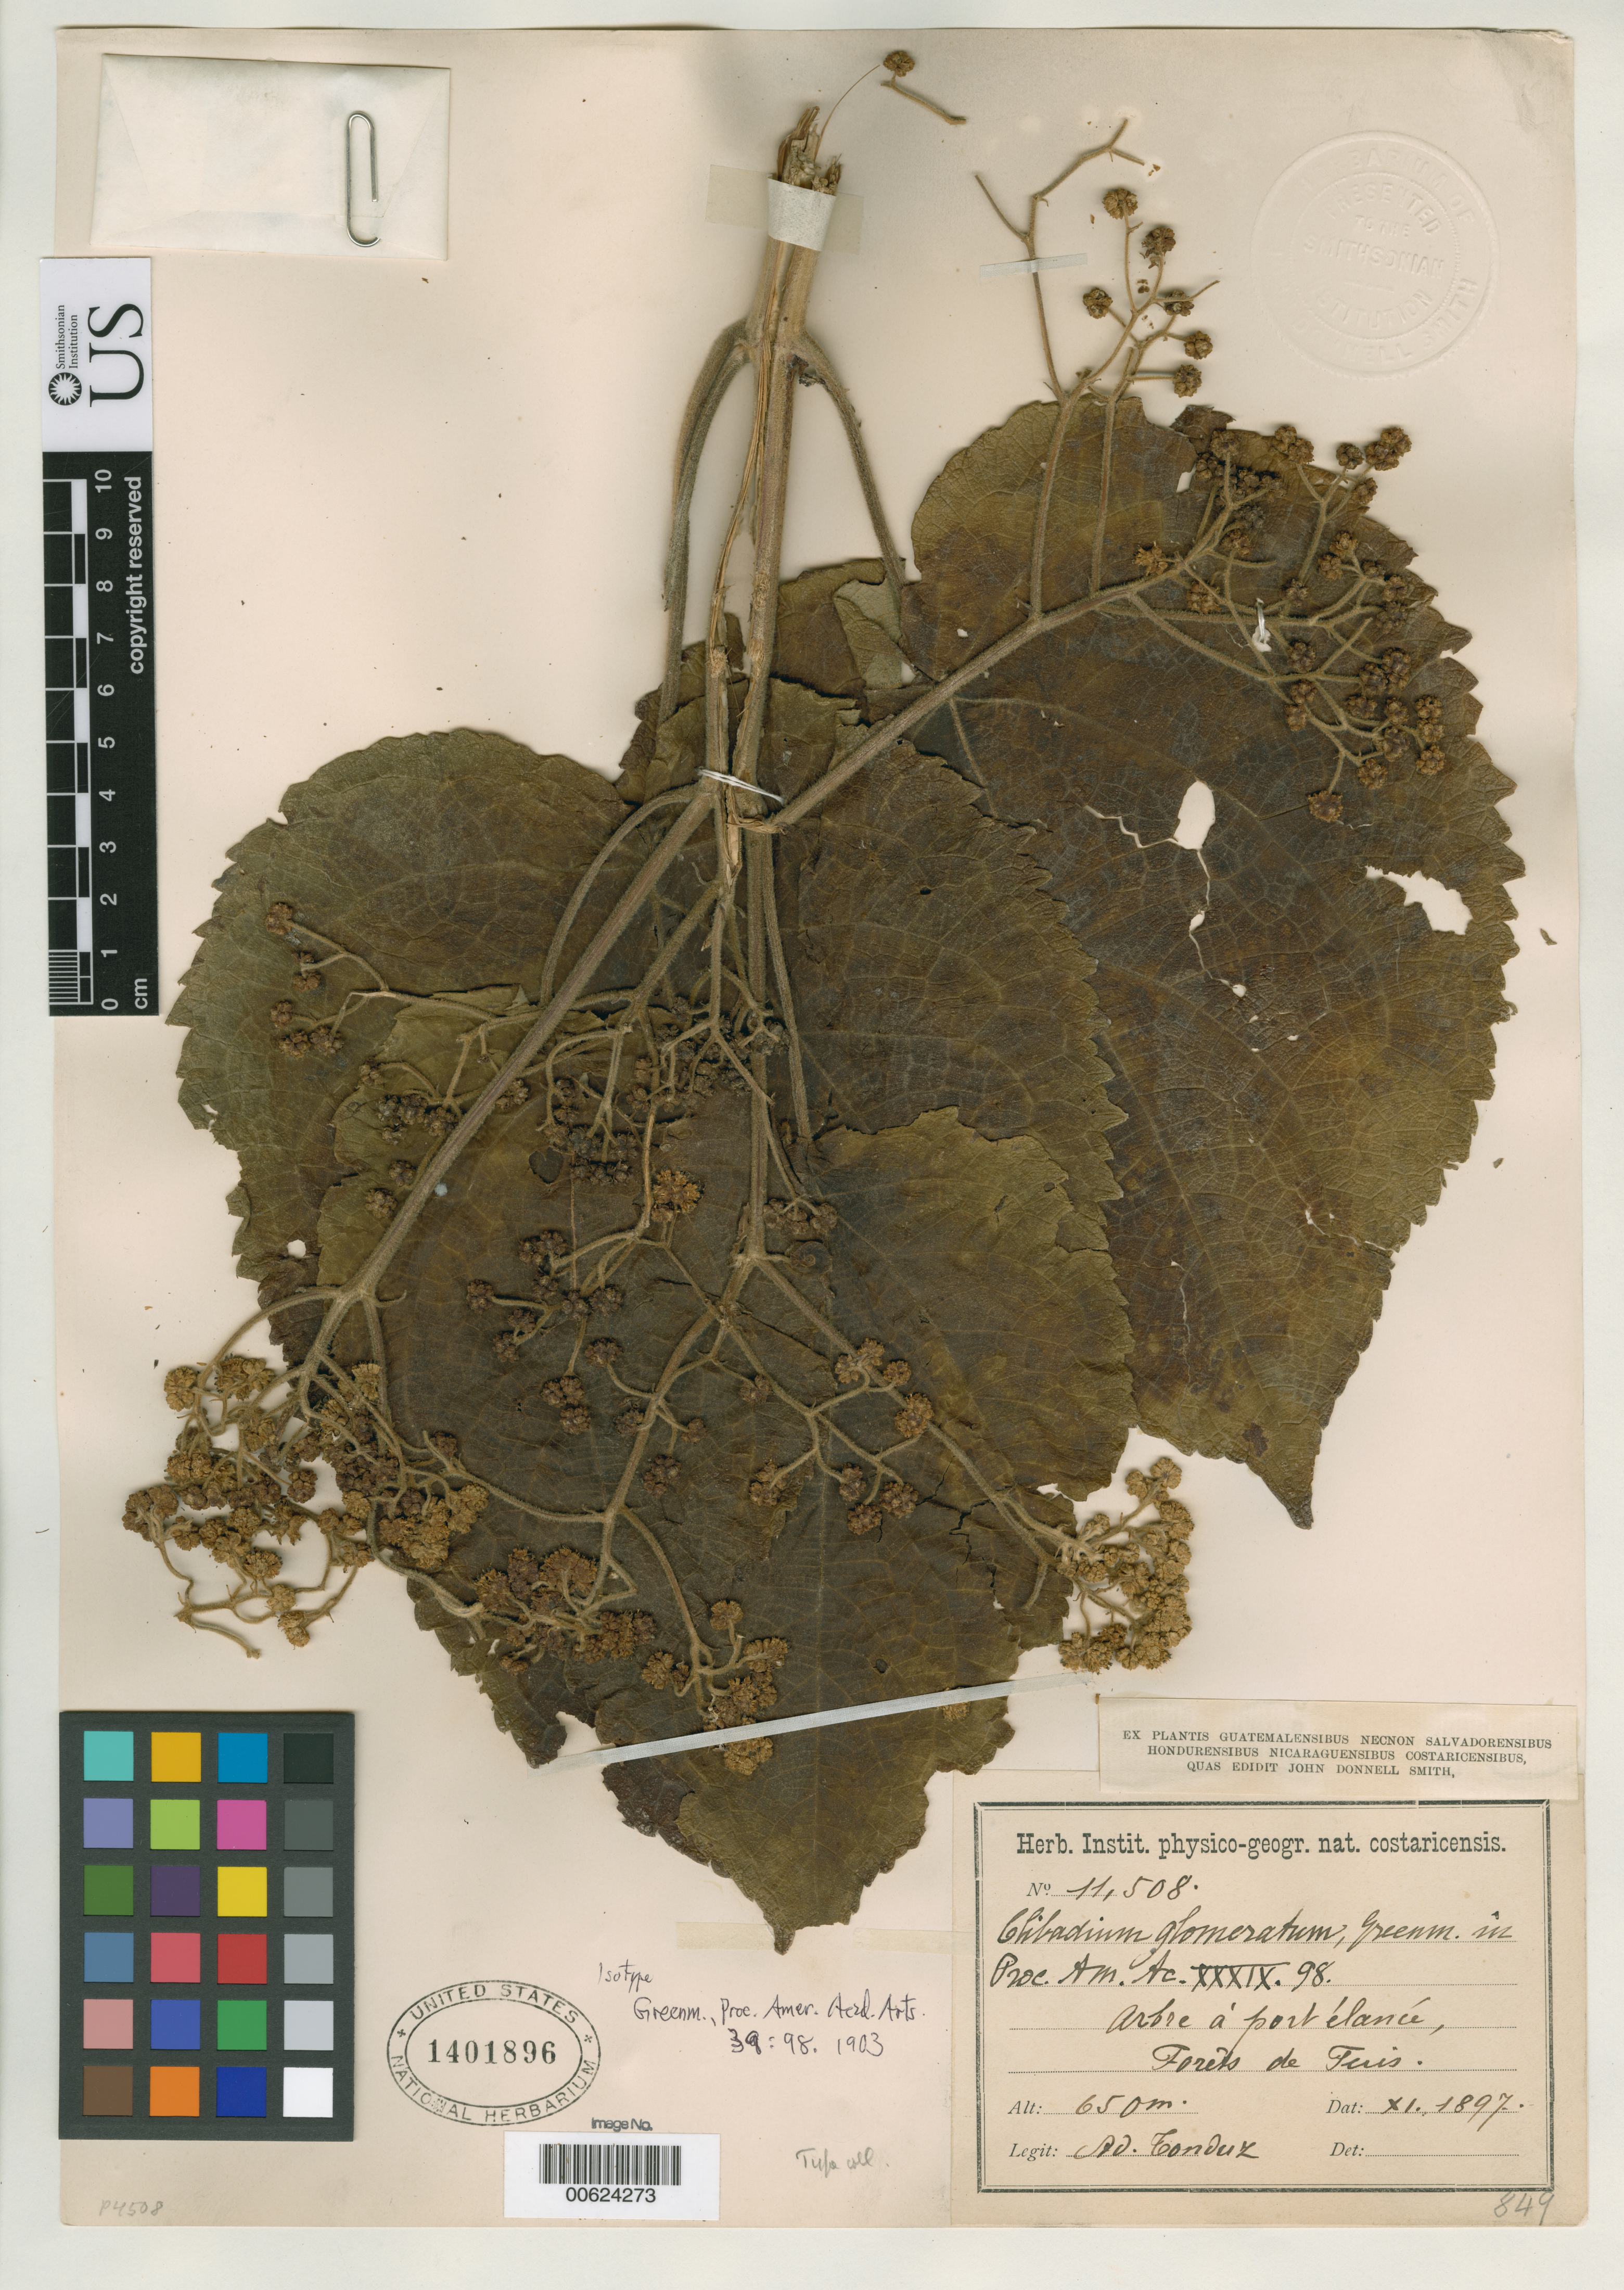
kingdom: Plantae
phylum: Tracheophyta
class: Magnoliopsida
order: Asterales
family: Asteraceae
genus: Clibadium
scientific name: Clibadium glomeratum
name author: Greenm.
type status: Isotype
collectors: A. Tonduz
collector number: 11508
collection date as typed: Nov 1897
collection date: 1897-11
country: Costa Rica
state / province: Cartago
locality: Tuis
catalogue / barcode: US 1401896